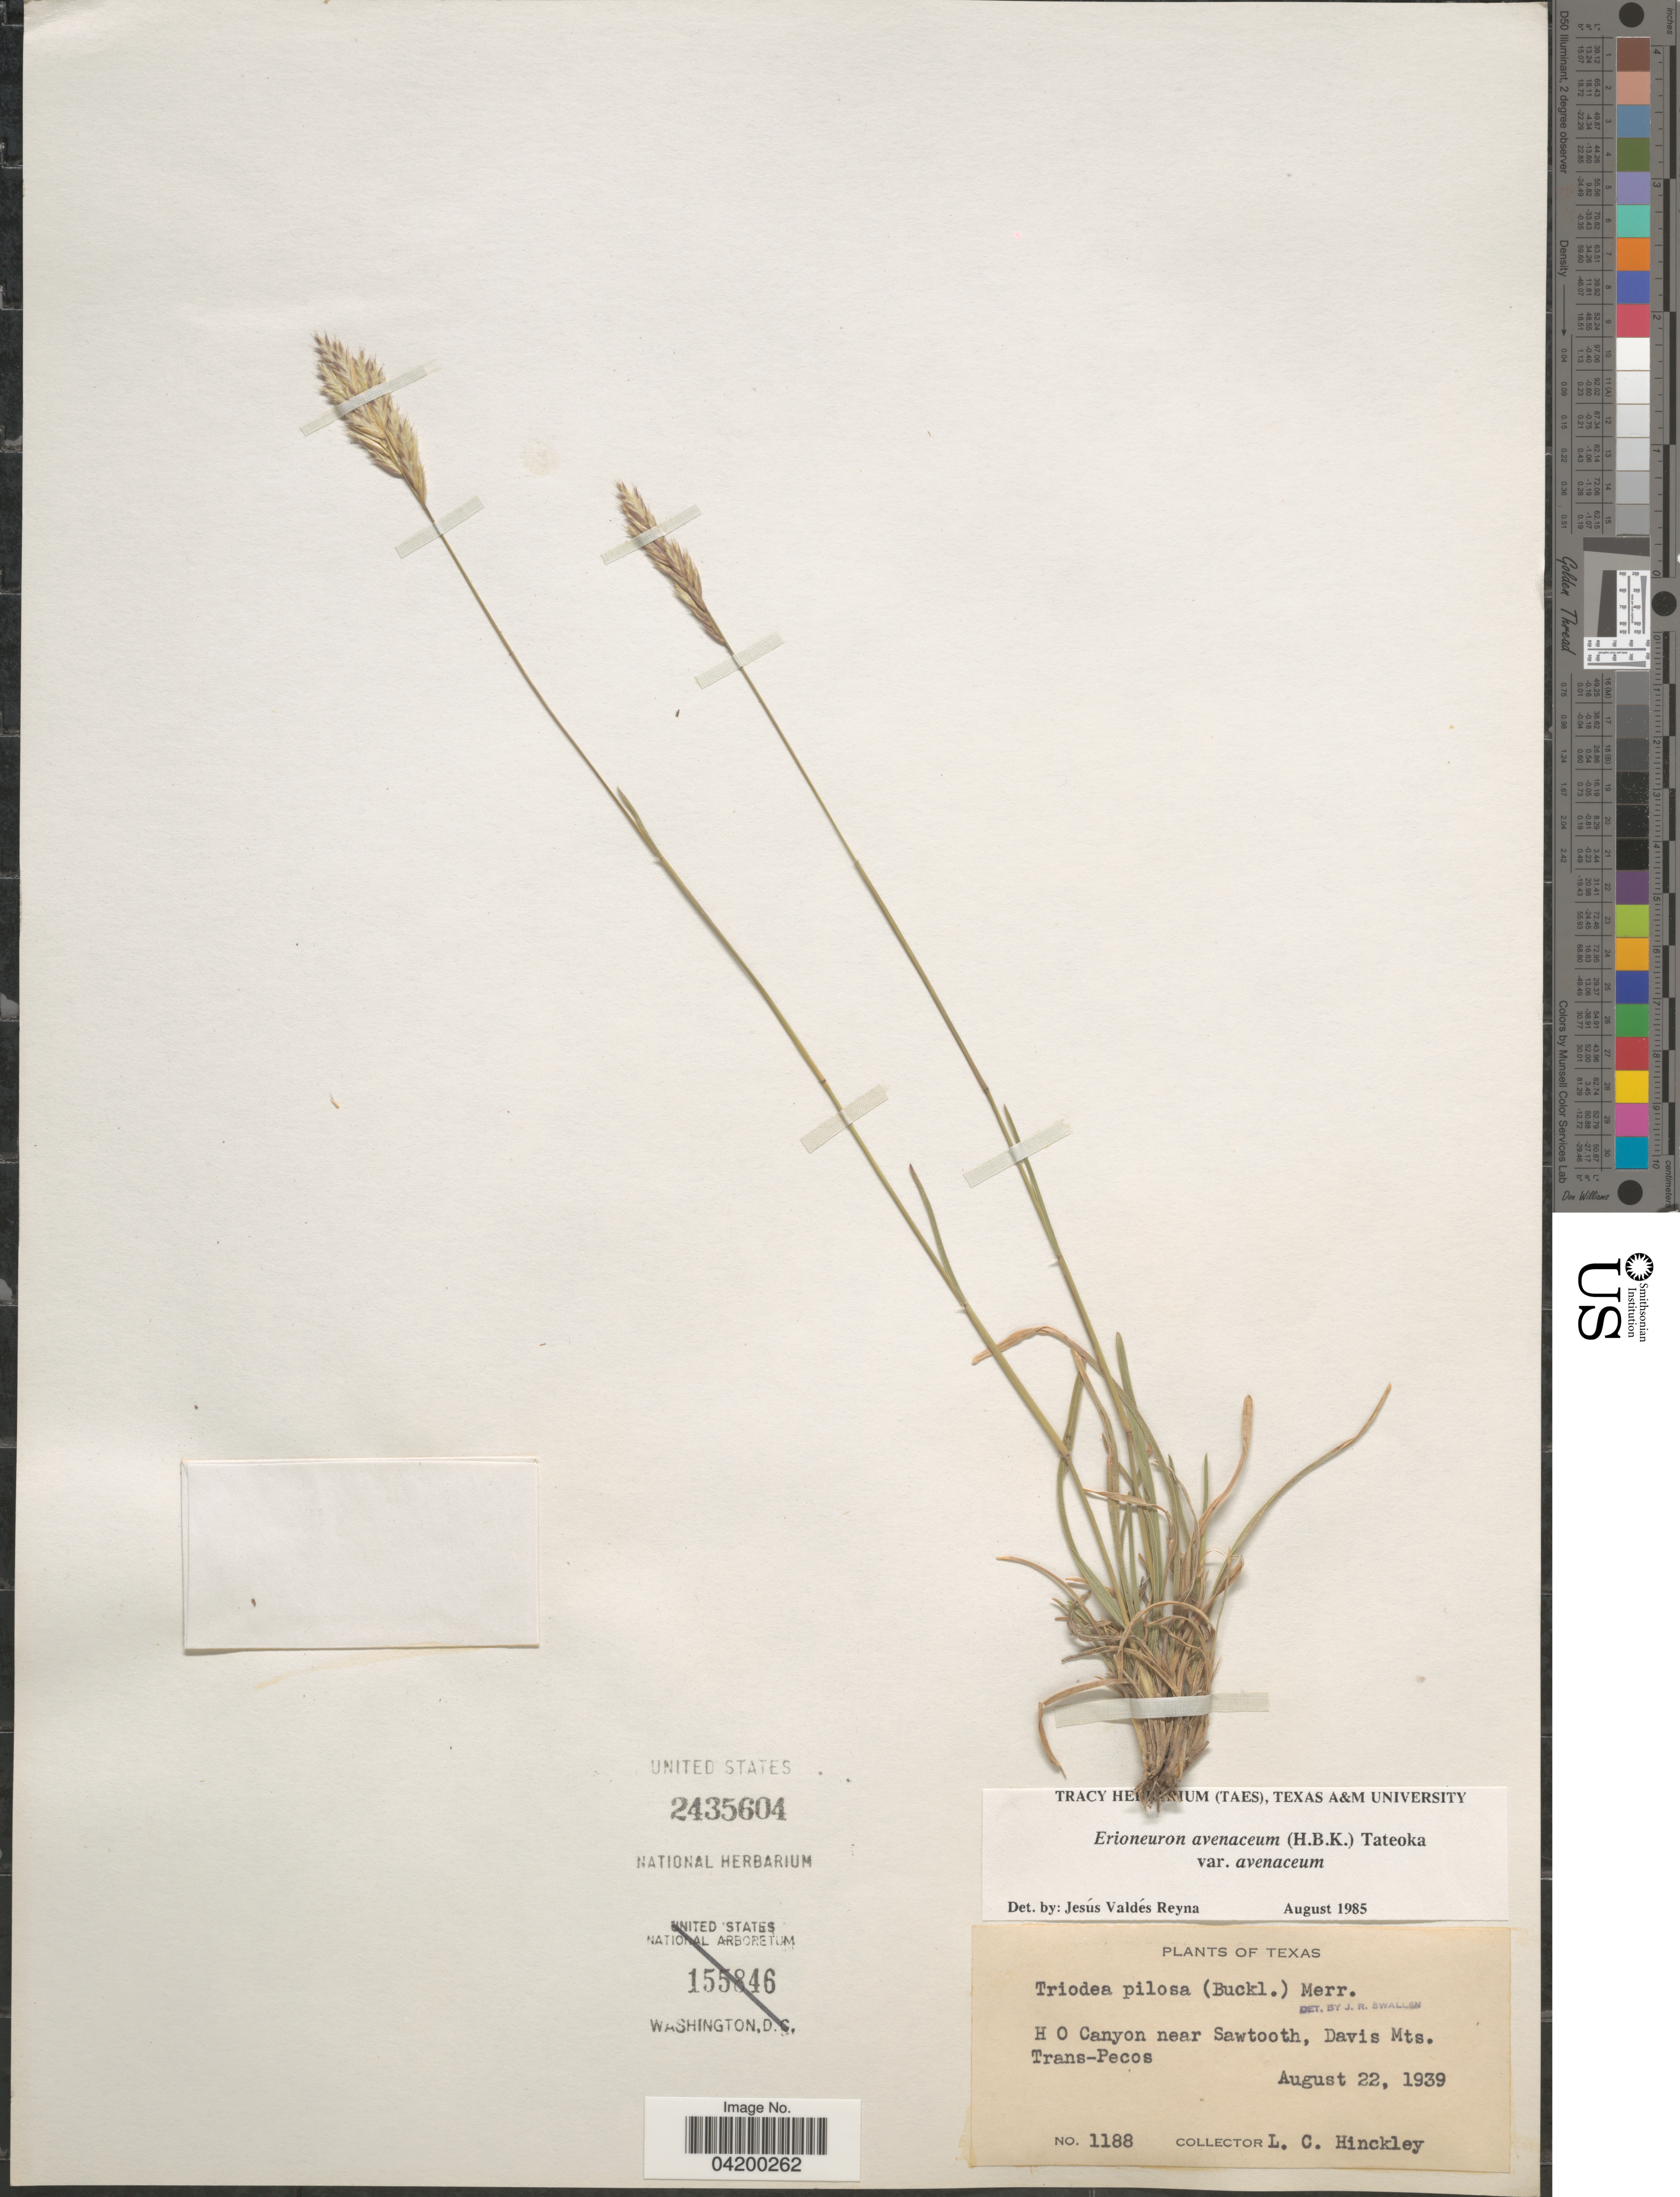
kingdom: Plantae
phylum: Tracheophyta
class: Liliopsida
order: Poales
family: Poaceae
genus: Erioneuron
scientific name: Erioneuron avenaceum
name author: (Kunth) Tateoka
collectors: L. Hinckley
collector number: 1188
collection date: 1939-08-22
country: United States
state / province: Texas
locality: H O Canyon near Sawtooth, Davis Mts. Trans-Pecos.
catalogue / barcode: US 2435604